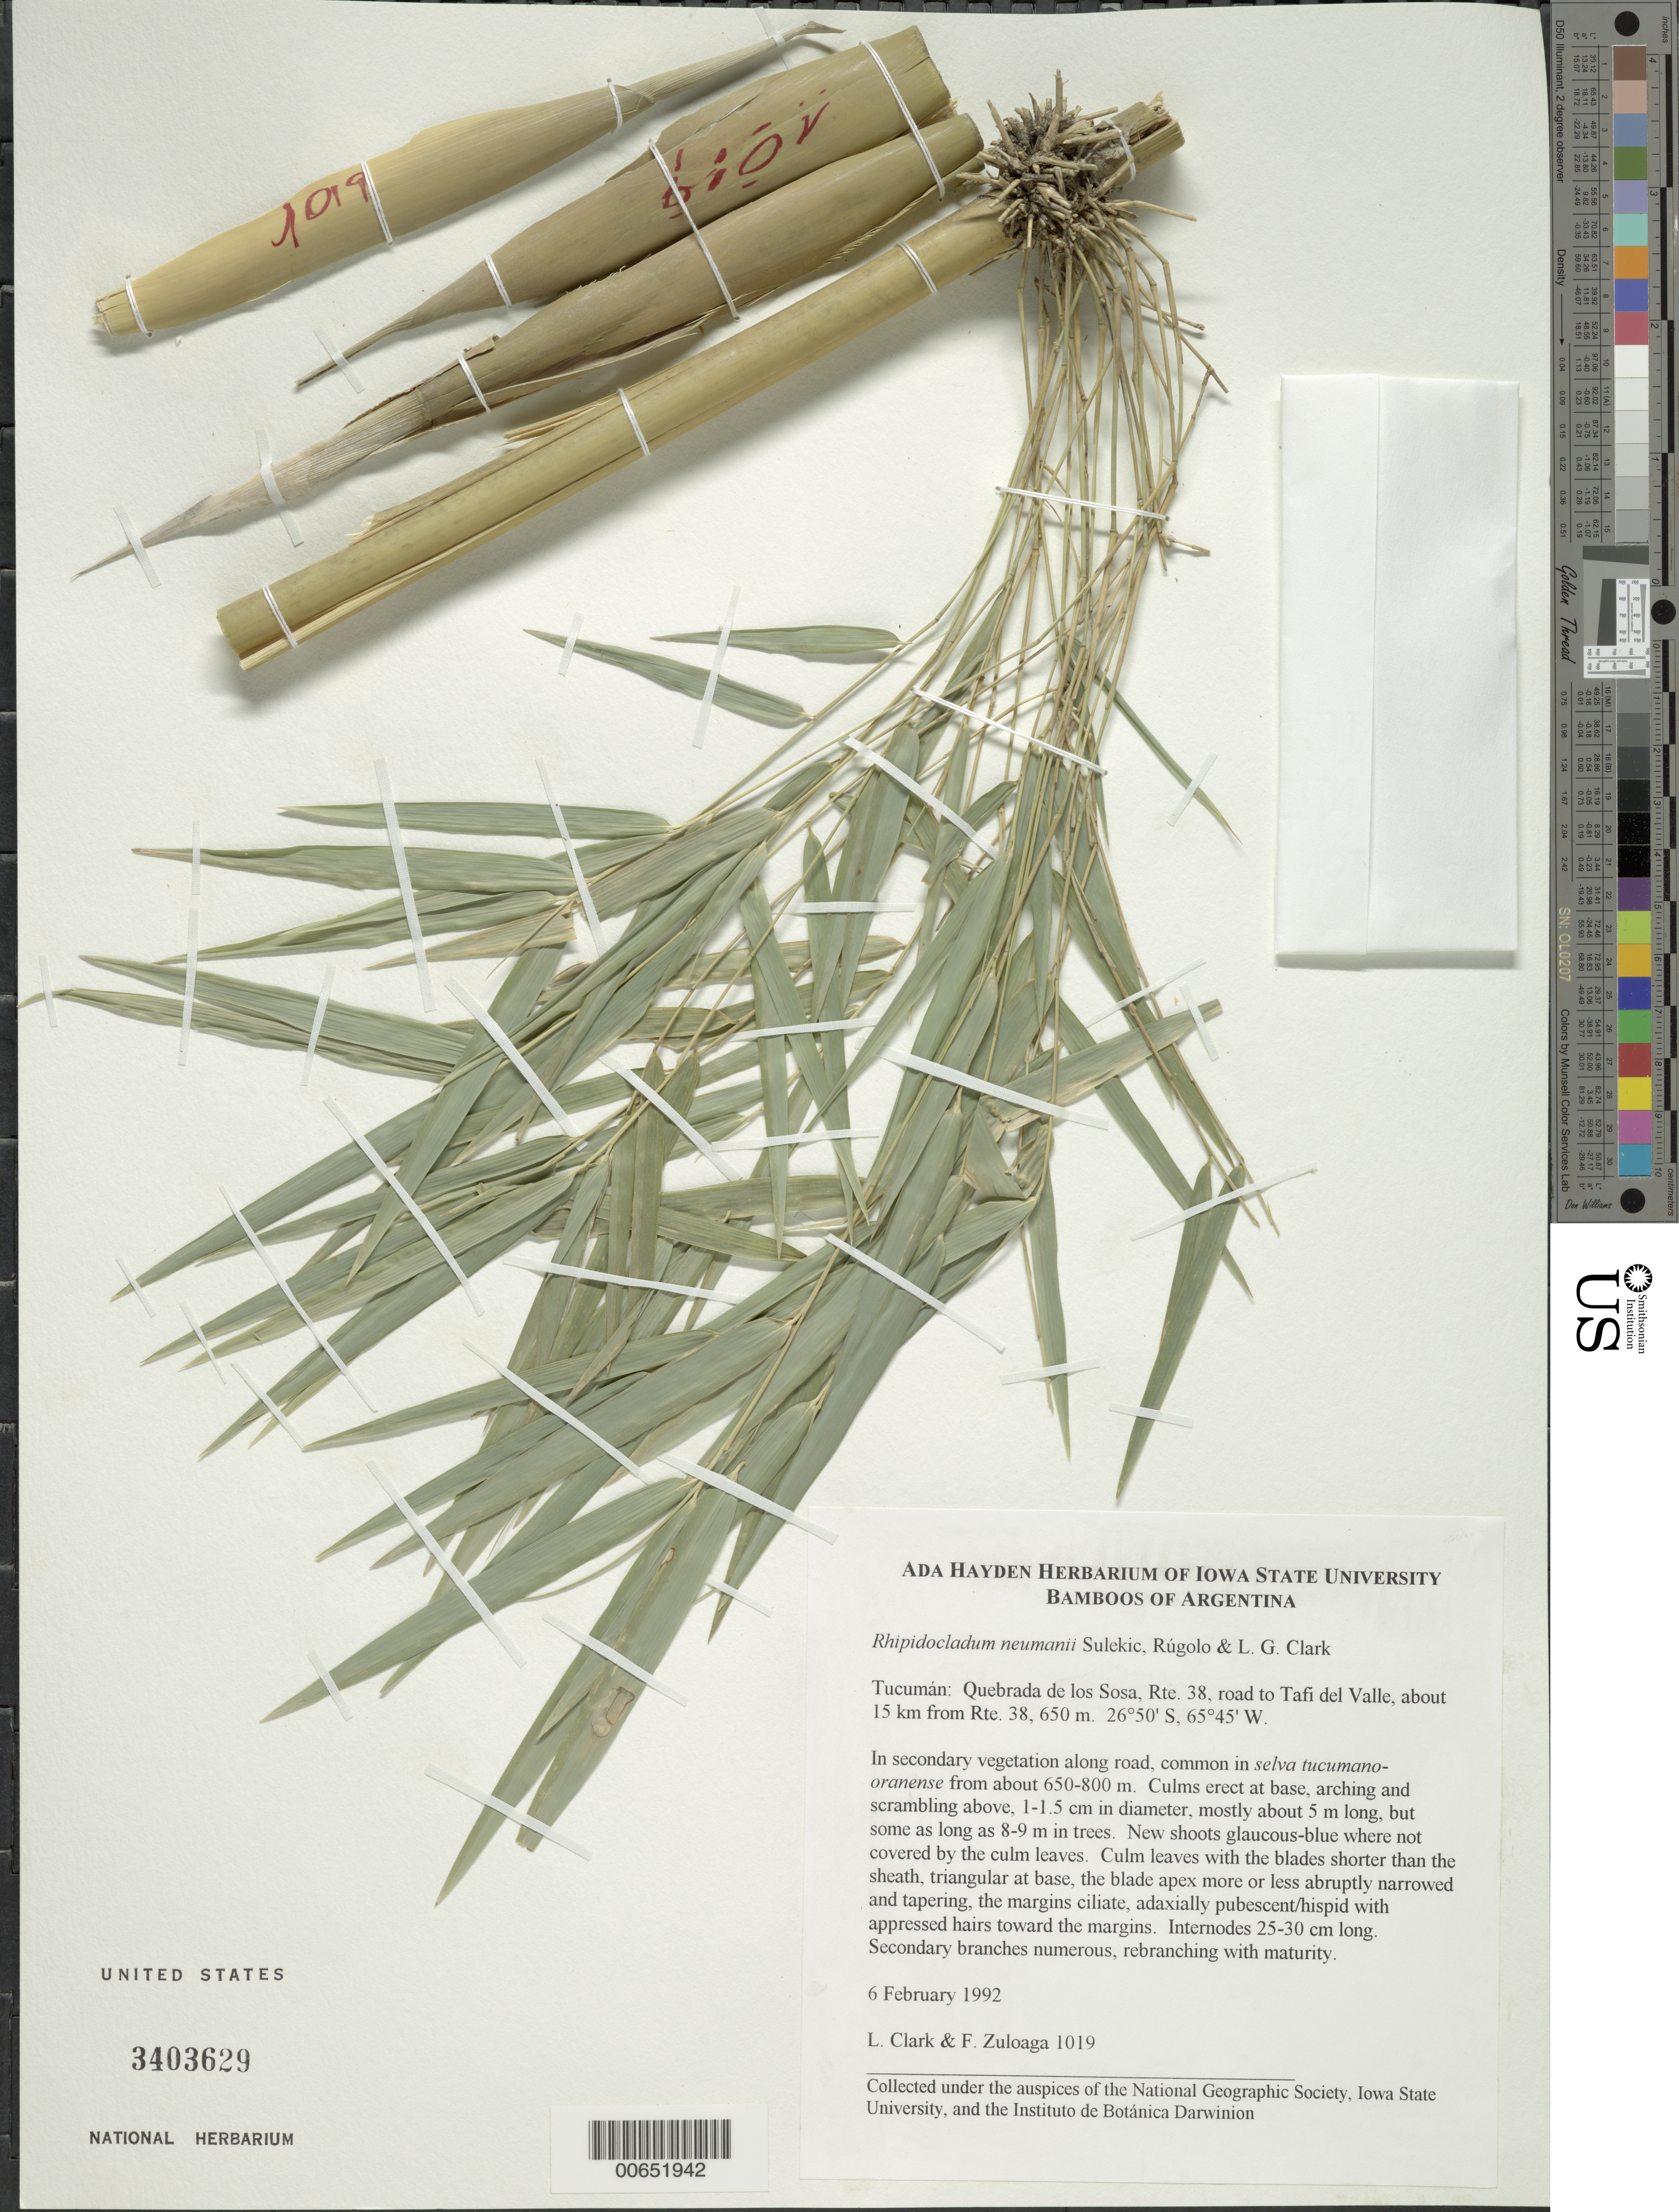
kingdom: Plantae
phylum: Tracheophyta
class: Liliopsida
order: Poales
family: Poaceae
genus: Rhipidocladum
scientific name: Rhipidocladum neumannii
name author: Sulekic et al.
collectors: L. G. Clark & F. O. Zuloaga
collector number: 1019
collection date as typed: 06 Feb 1992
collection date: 1992-02-06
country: Argentina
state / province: Tucumán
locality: Quebrada de los Sosa, Rt. 38 road to Tafi del Valle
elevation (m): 38650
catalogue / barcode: US 3403629